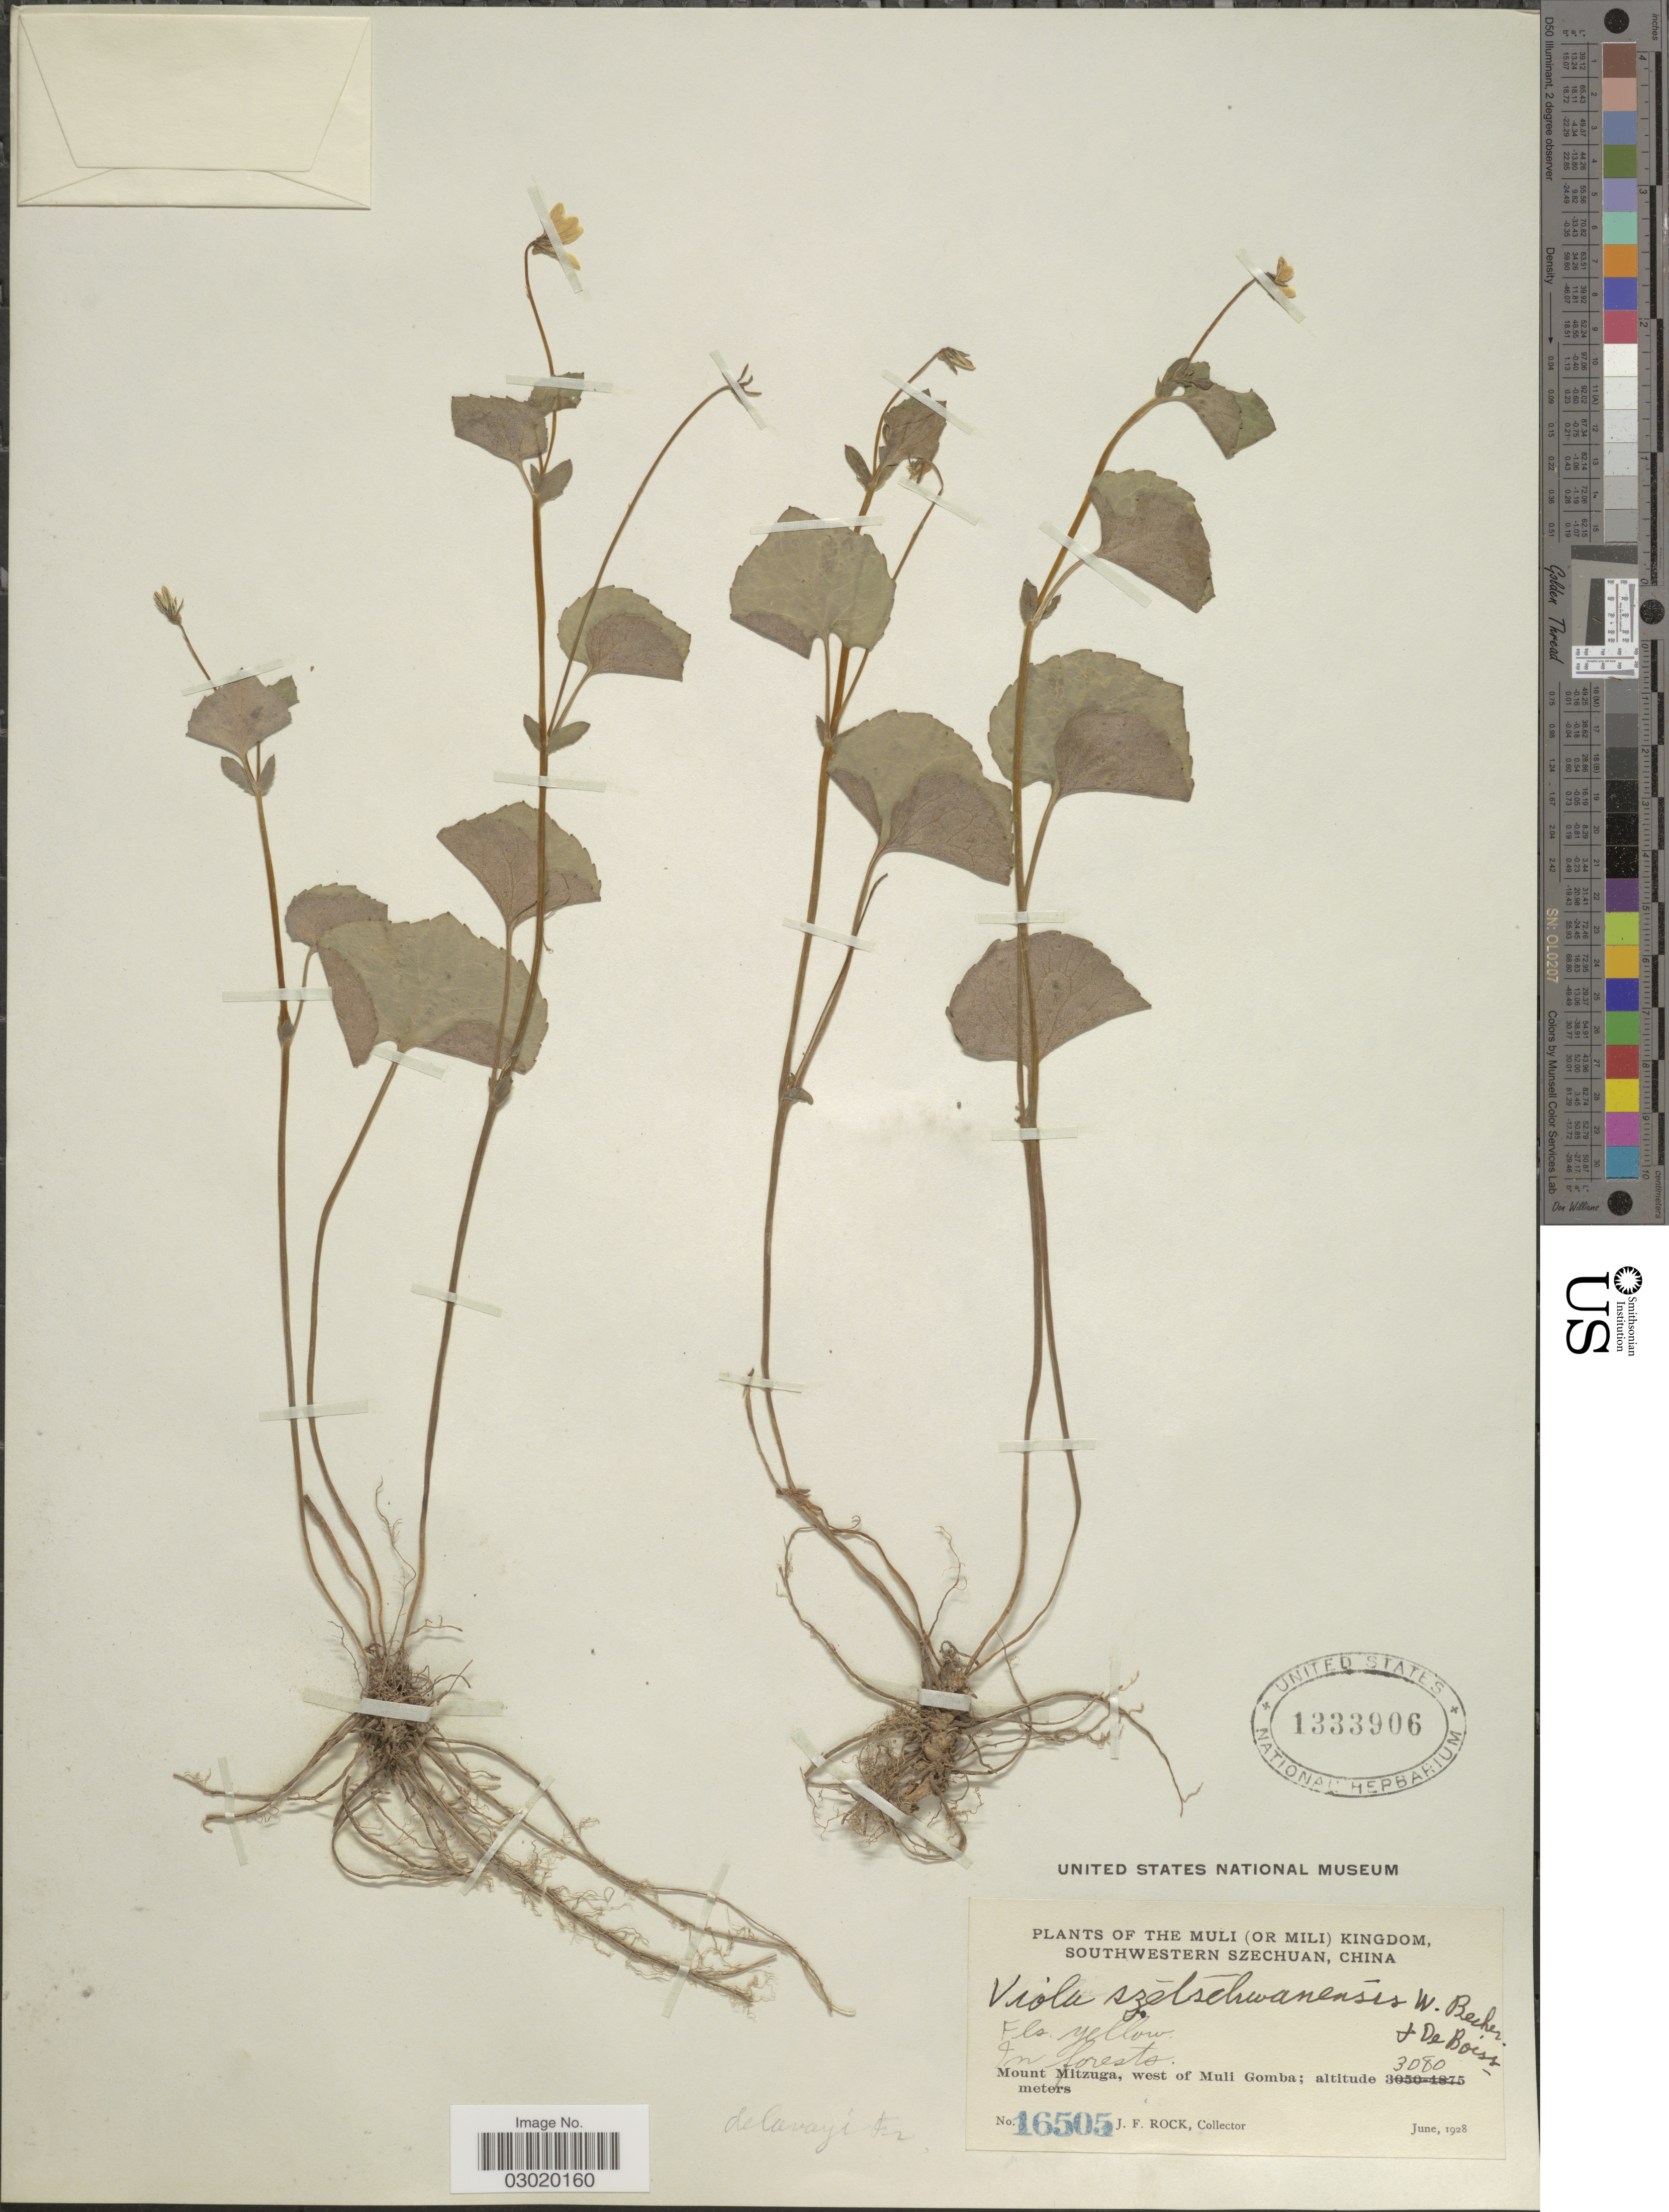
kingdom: Plantae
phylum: Tracheophyta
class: Magnoliopsida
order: Malpighiales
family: Violaceae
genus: Viola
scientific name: Viola szetschwanensis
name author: W. Becker & H. Boissieu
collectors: J. Rock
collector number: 16505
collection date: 1928-06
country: China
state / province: Sichuan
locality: The Muli (or Mili) Kingdom, Southwestern Szechuan, China, Mount Mitzuga, west of Muli Gomba.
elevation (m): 3080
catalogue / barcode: US 1333906